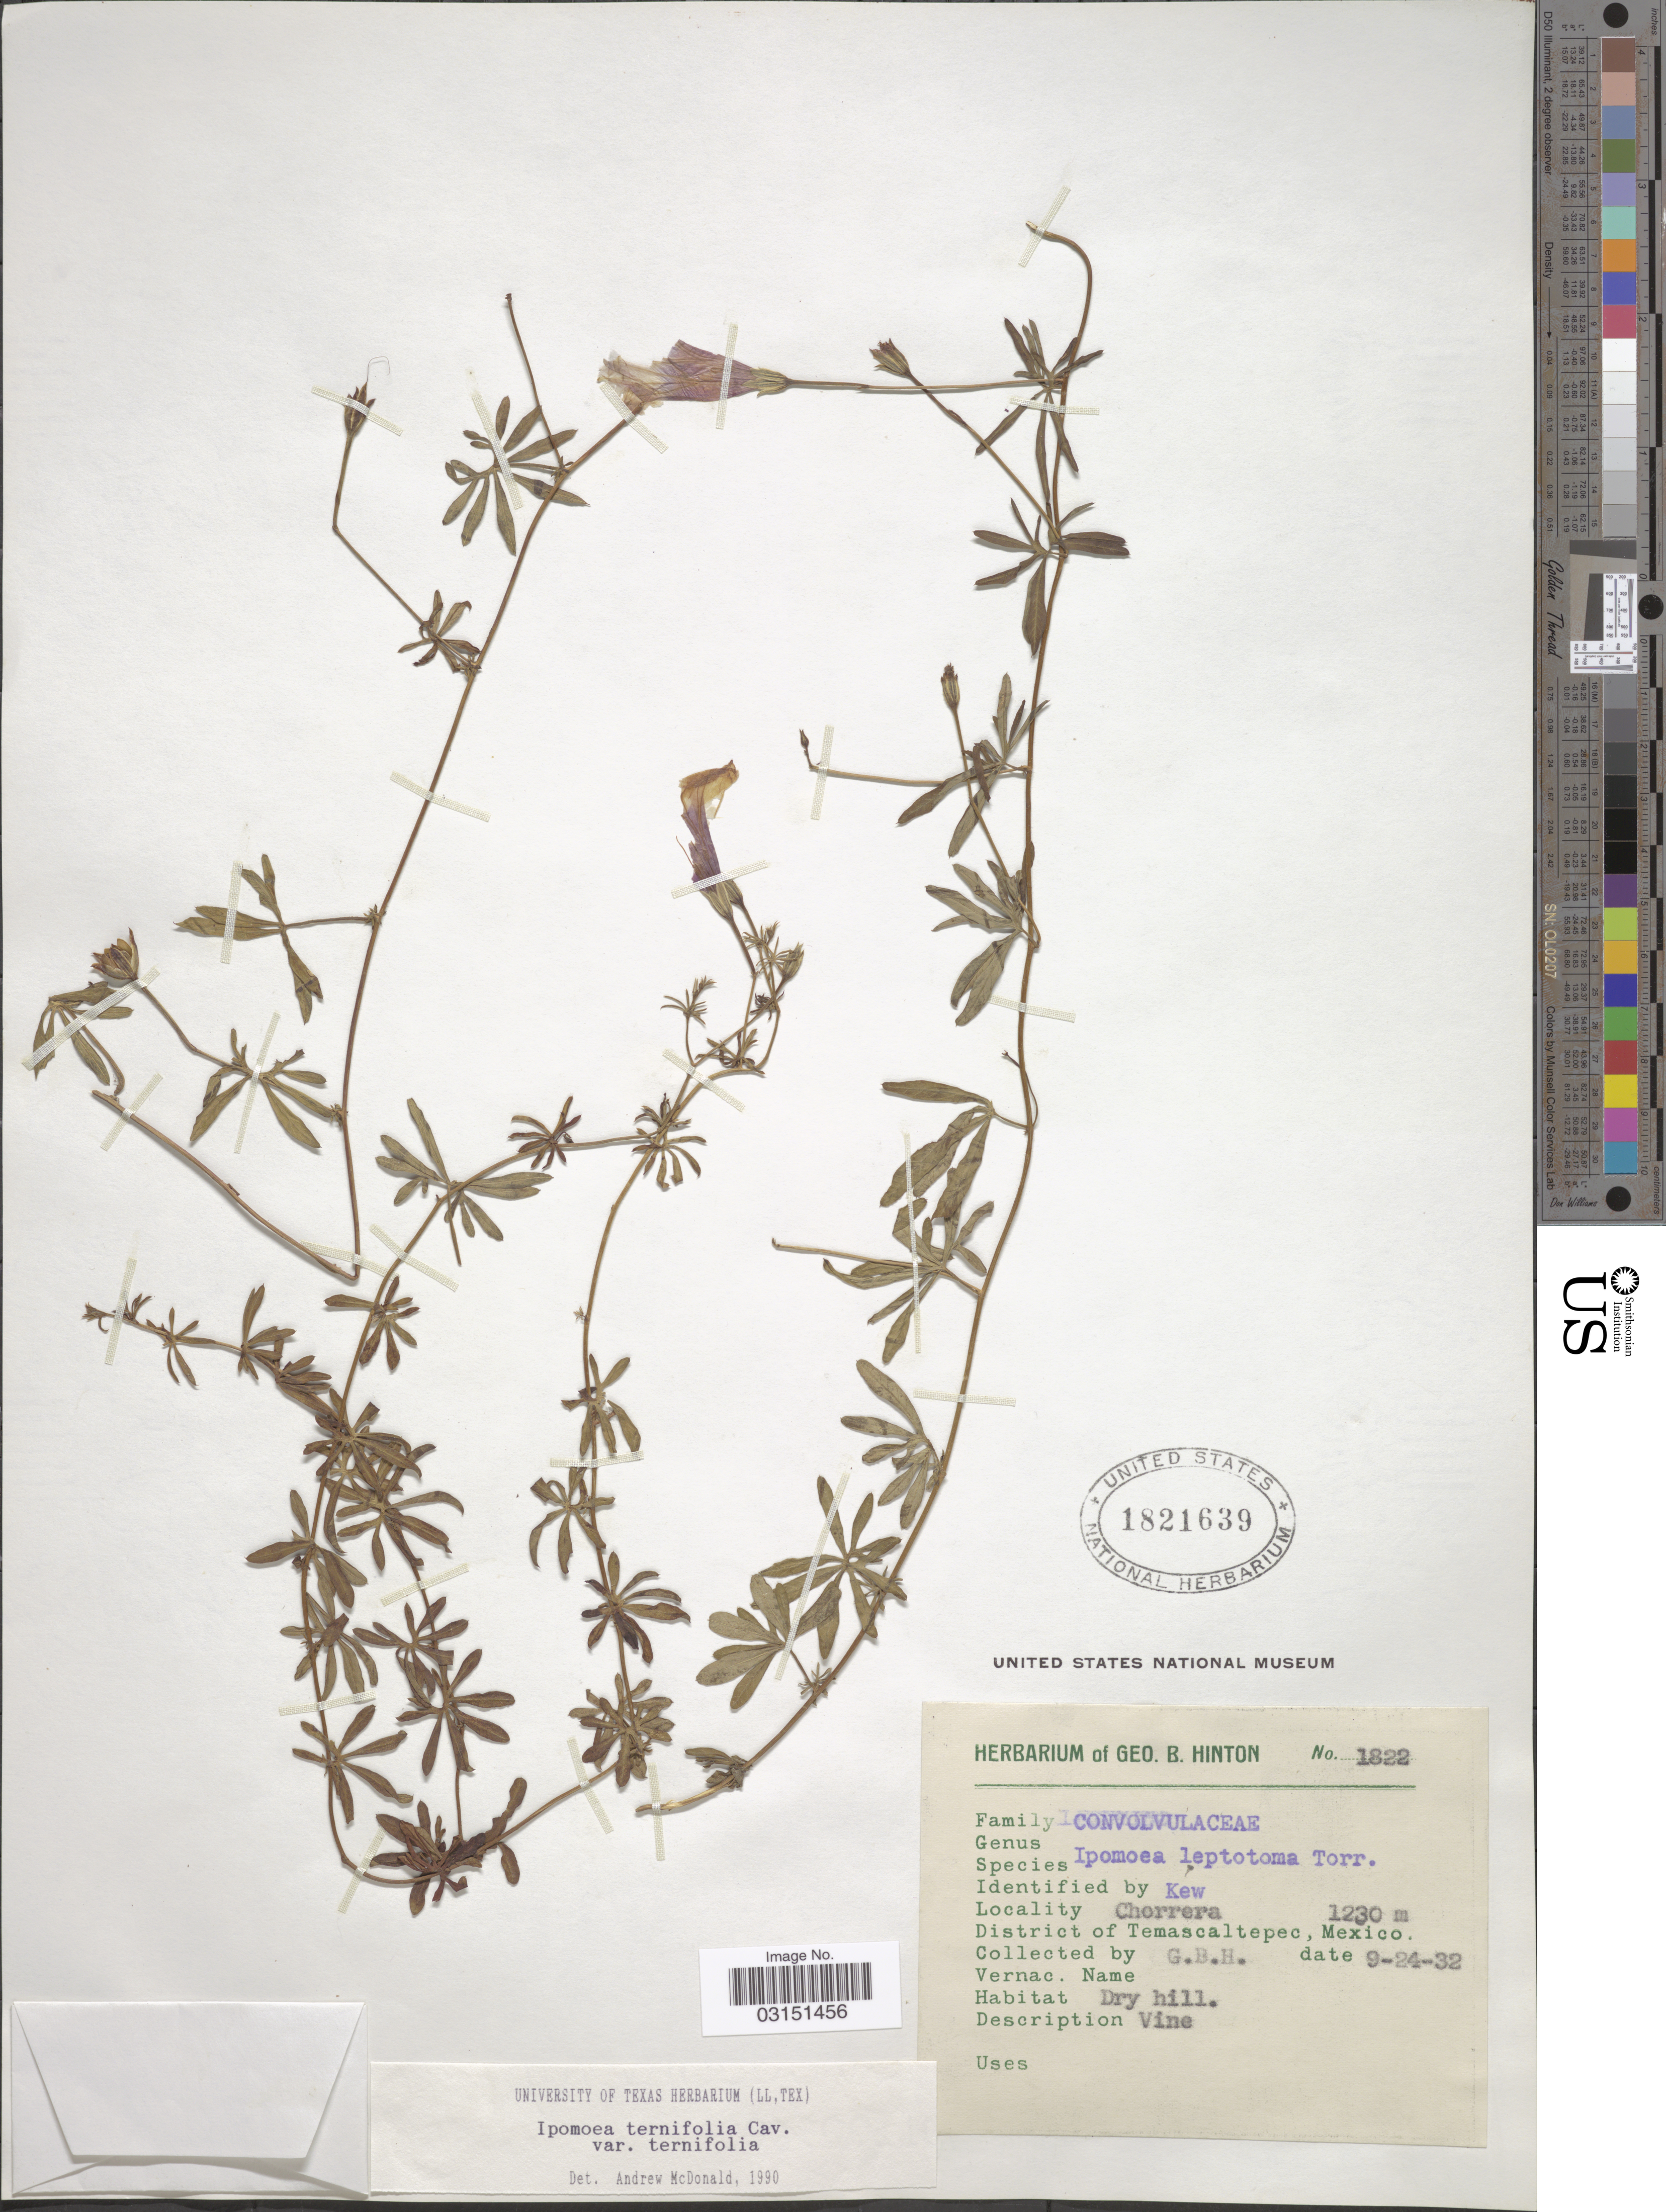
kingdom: Plantae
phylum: Tracheophyta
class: Magnoliopsida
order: Solanales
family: Convolvulaceae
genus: Ipomoea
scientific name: Ipomoea ternifolia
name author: Cav.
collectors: G. B. Hinton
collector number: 1822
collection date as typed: Transcribed d/m/y: 24/9/32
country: Mexico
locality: Chorrera. District of Temascaltepec.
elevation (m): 1230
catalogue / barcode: US 1821639